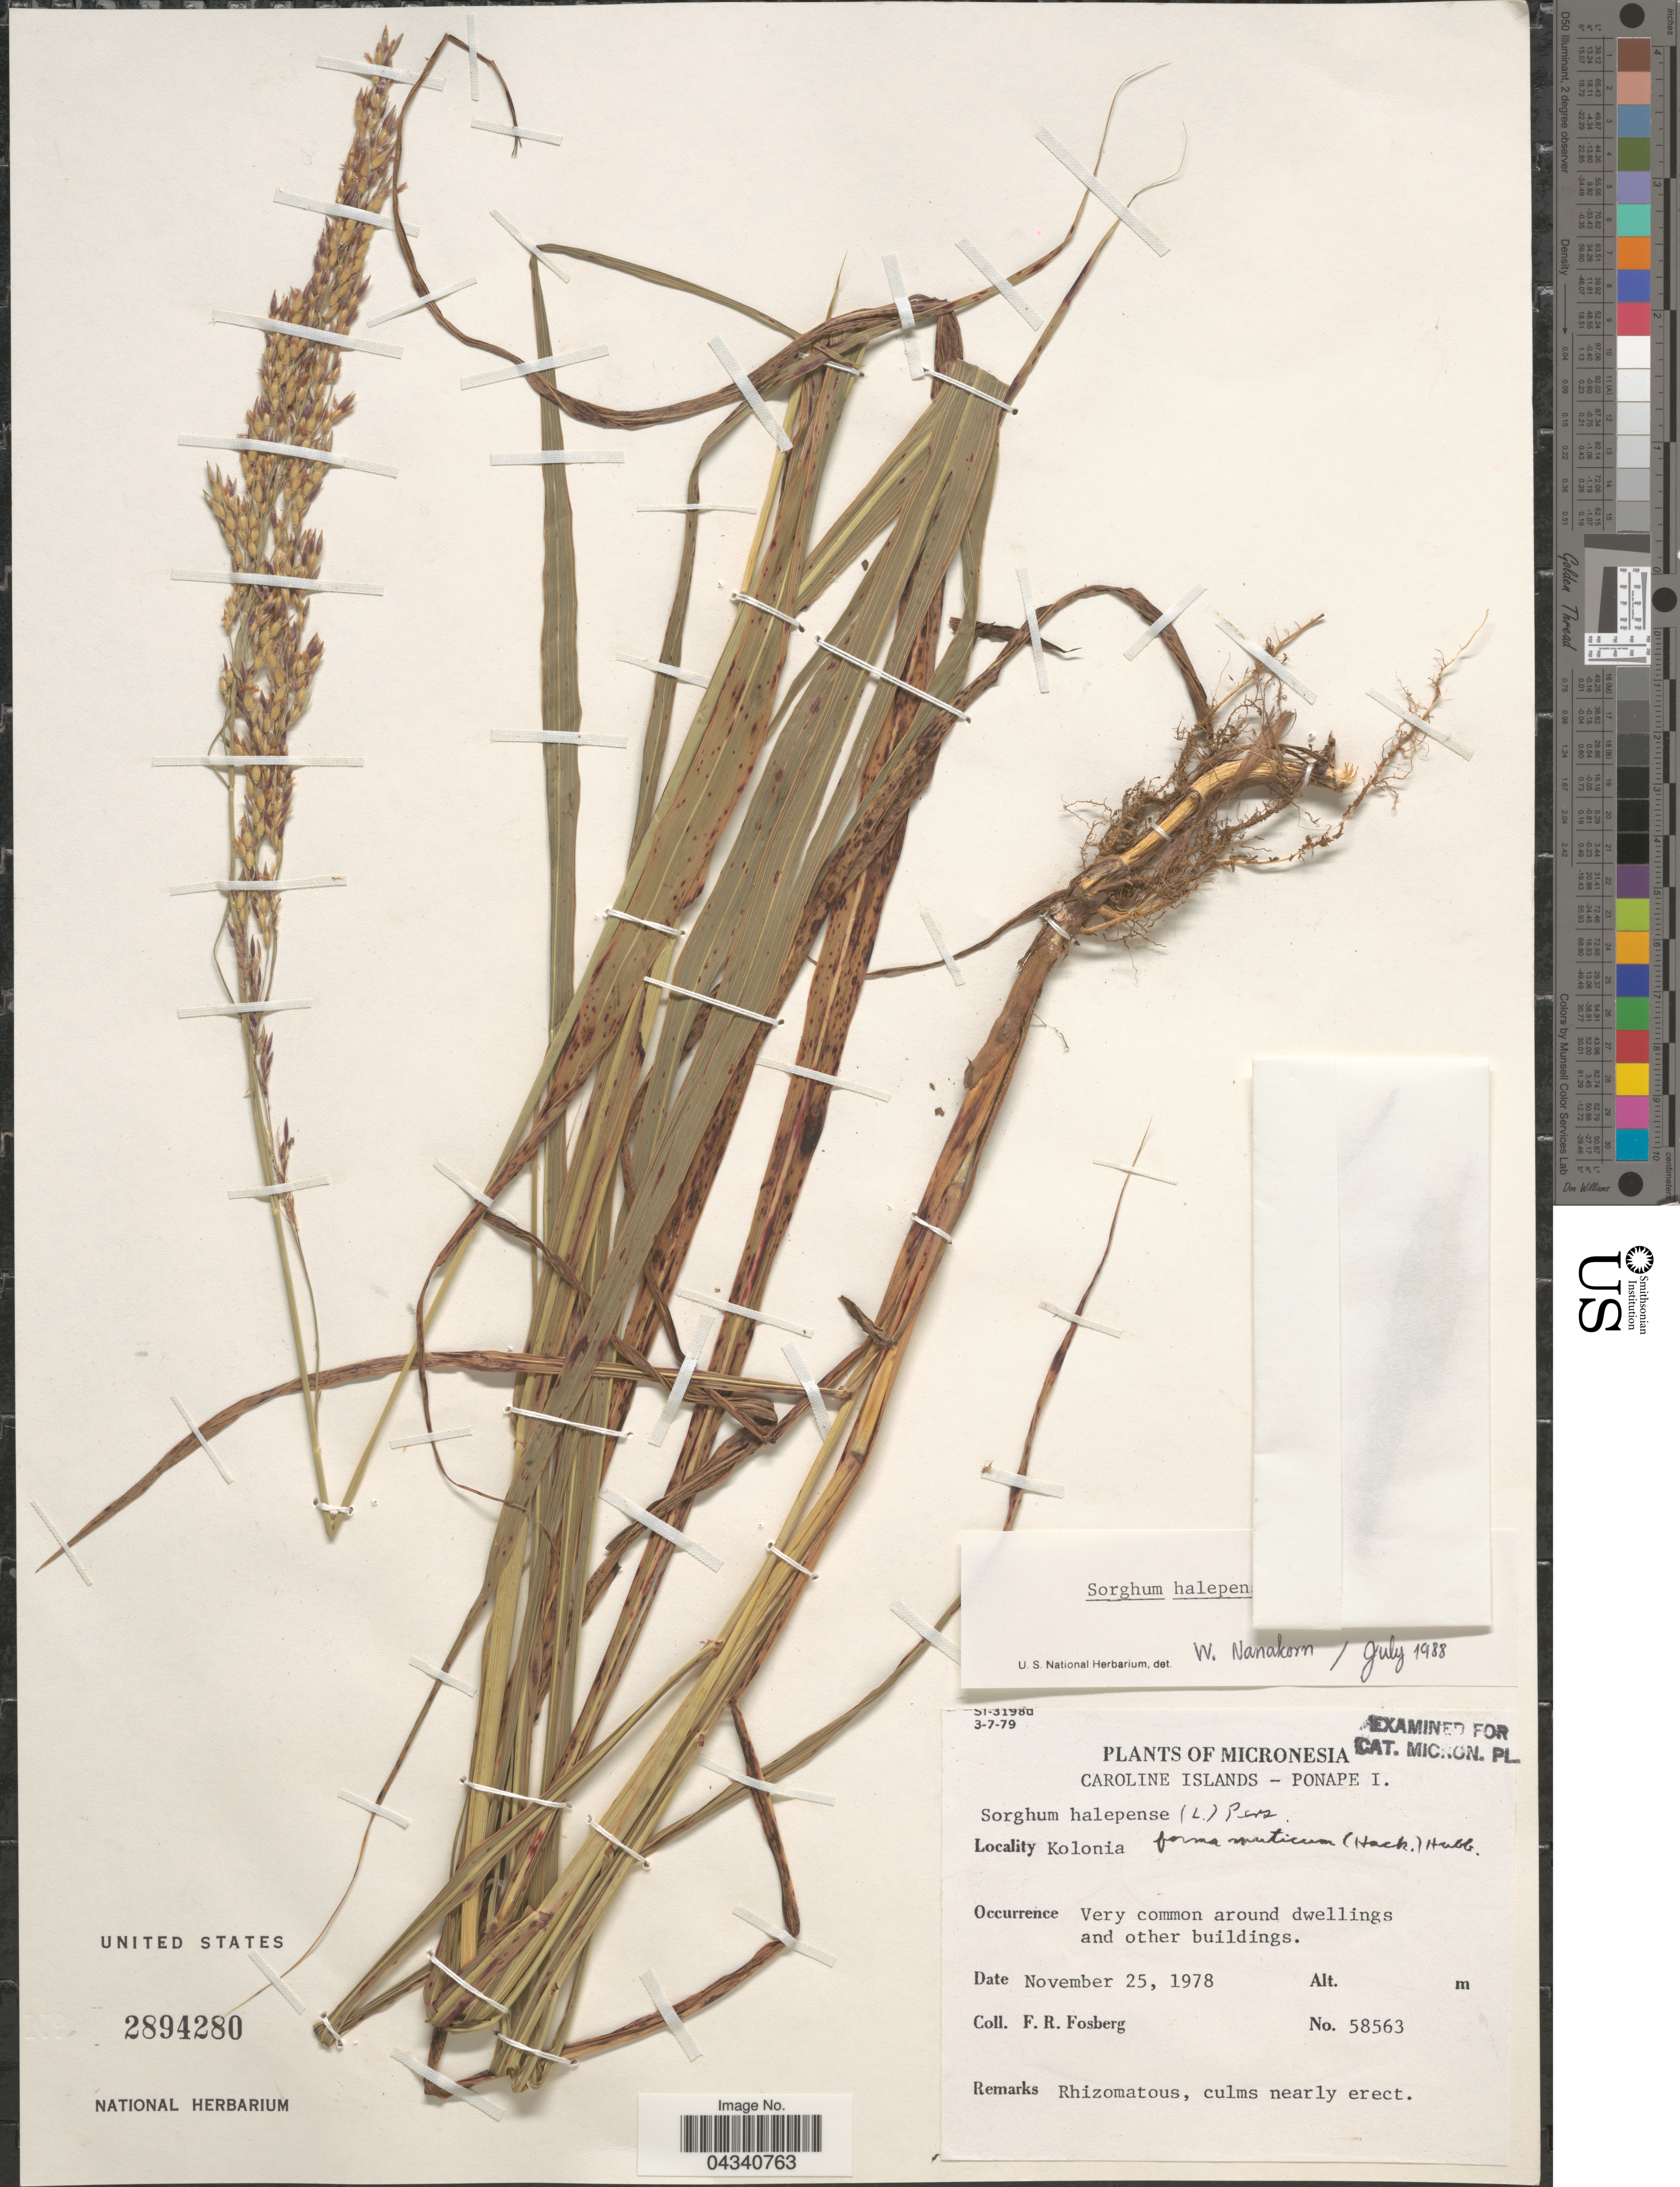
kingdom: Plantae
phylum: Tracheophyta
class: Liliopsida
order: Poales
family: Poaceae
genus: Sorghum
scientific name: Sorghum halepense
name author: (L.) Pers.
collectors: F. R. Fosberg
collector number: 58563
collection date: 1978-11-25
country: Micronesia, Federated States of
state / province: Pohnpei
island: Pohnpei [Ponape]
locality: Caroline Islands - Ponape I. Kolonia.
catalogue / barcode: US 2894280